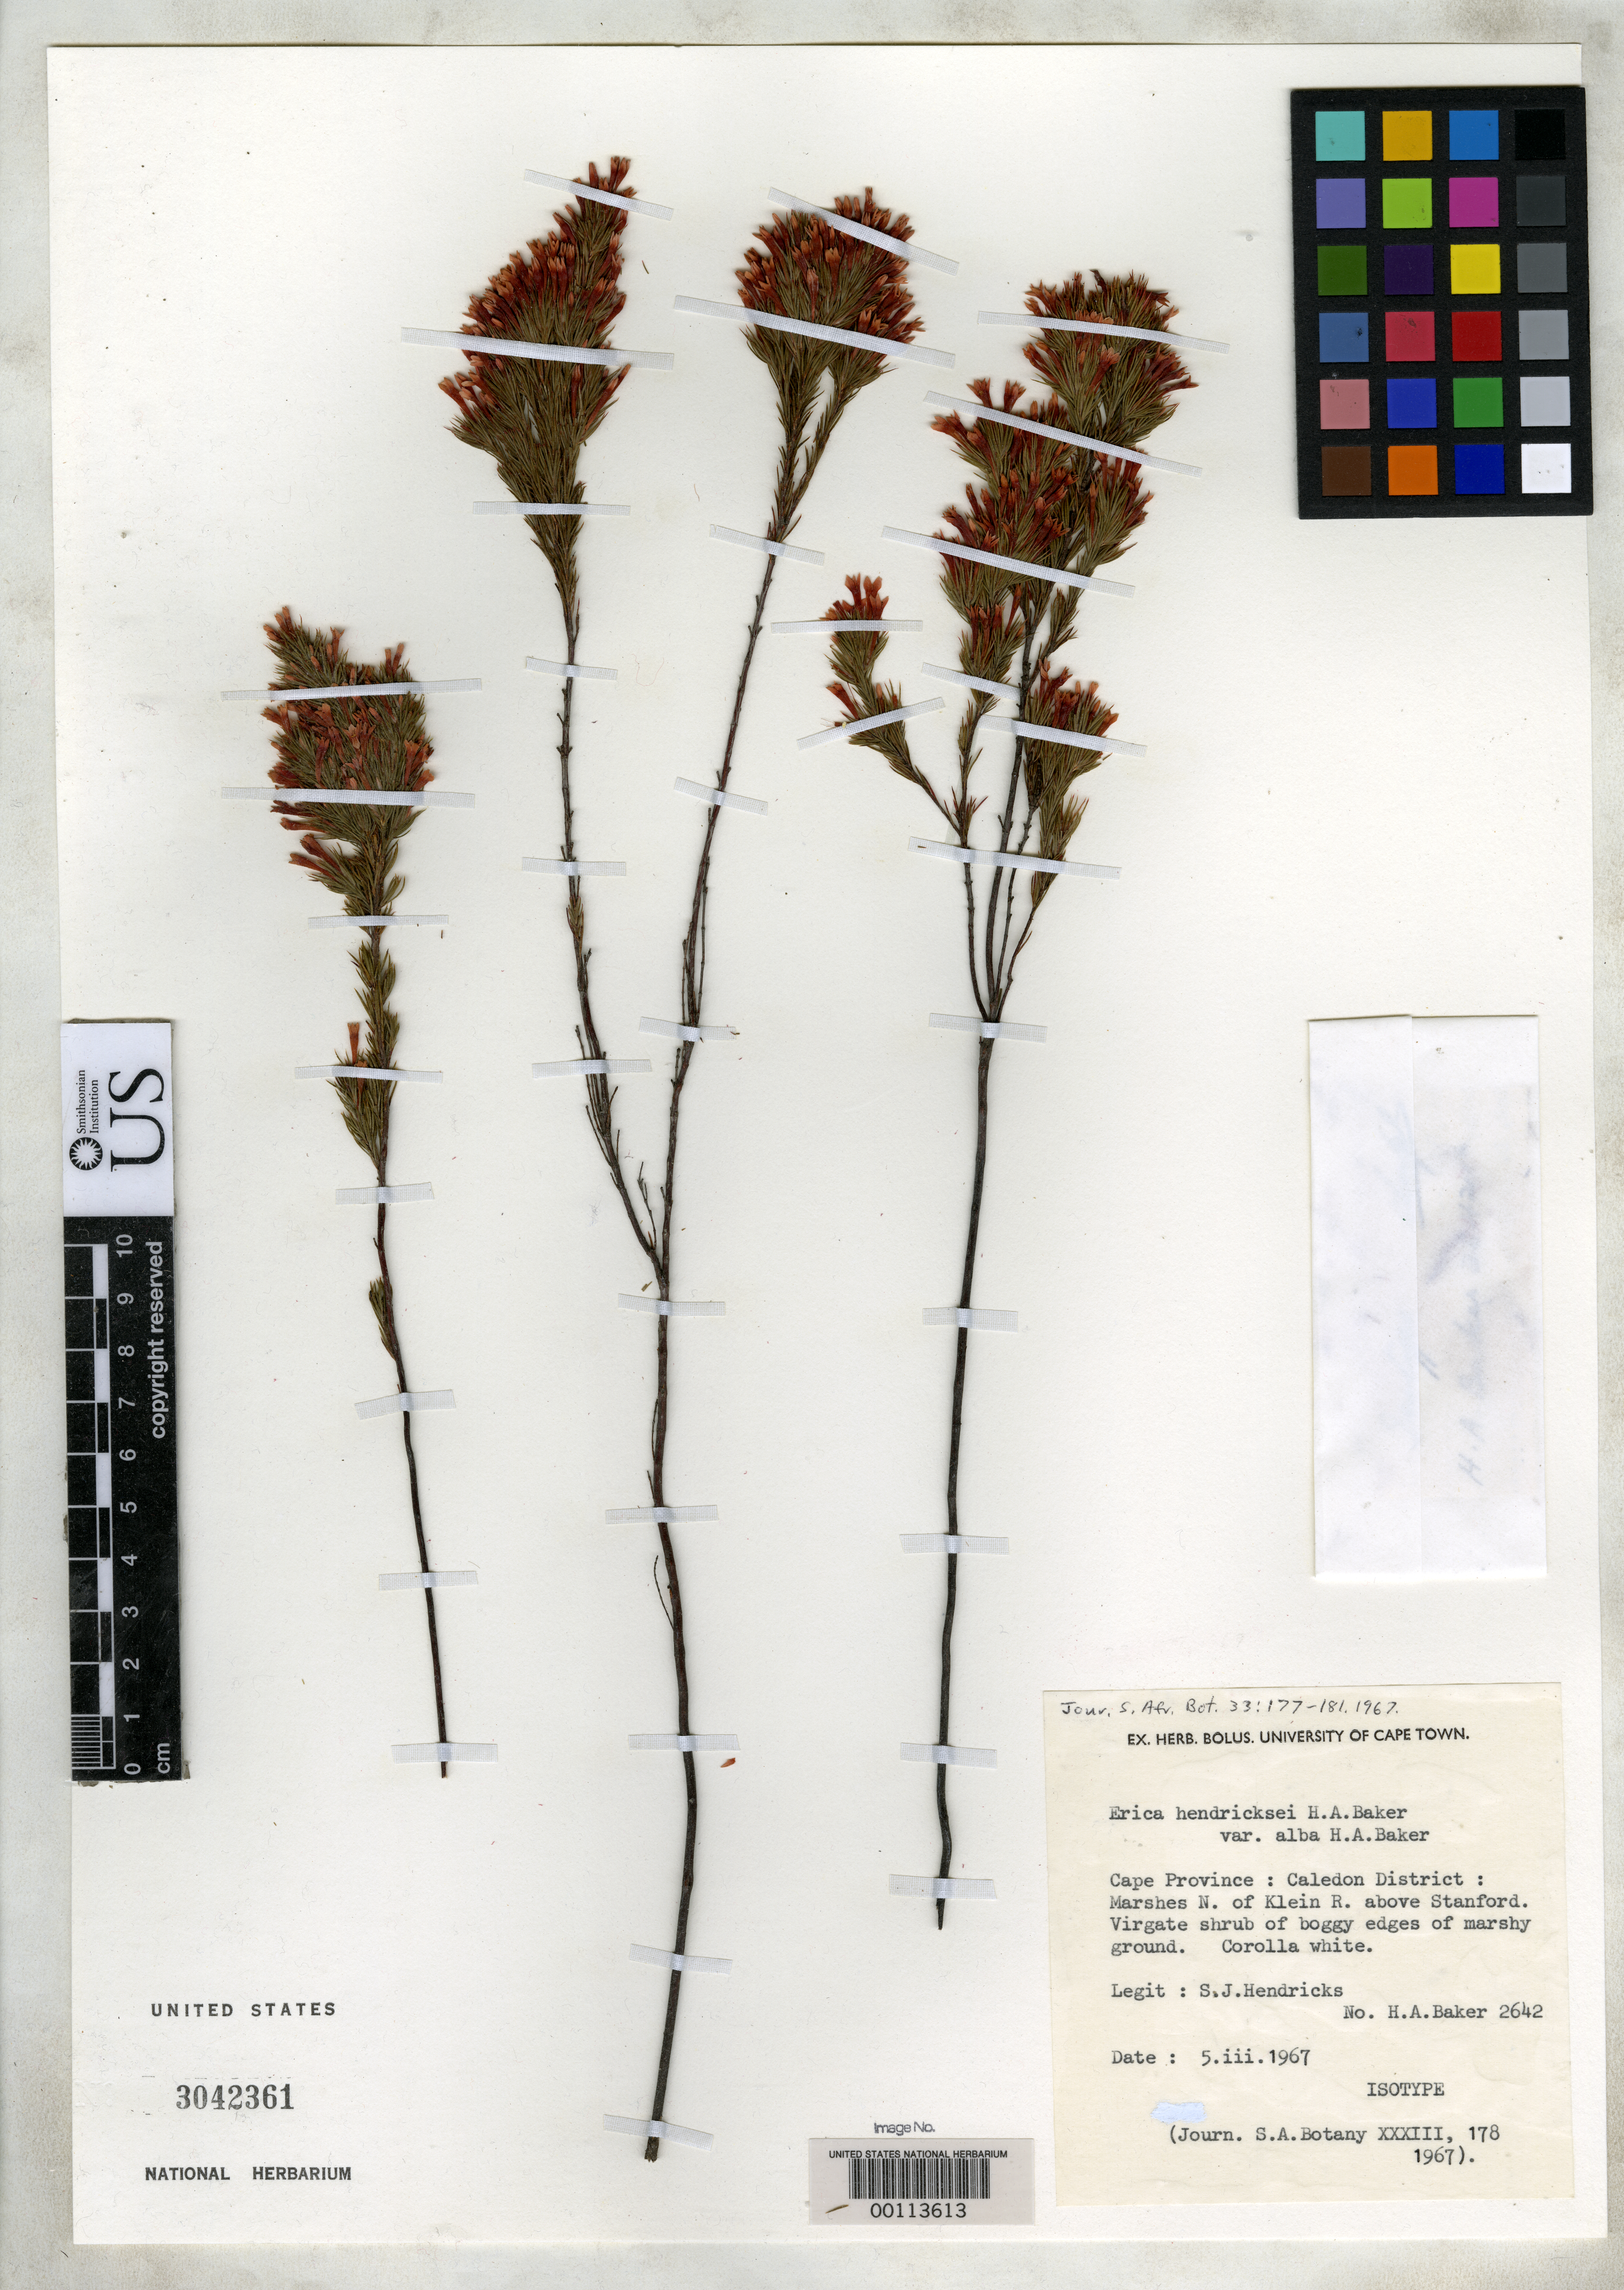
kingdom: Plantae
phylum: Tracheophyta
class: Magnoliopsida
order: Ericales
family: Ericaceae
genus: Erica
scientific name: Erica hendricksei var. alba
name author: H.A. Baker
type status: Isotype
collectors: S. Hendricks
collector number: H.A. Baker 2642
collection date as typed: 05 Mar 1967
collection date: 1967-03-05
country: South Africa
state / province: Western Cape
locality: Marshes N of Klein River, above Stanford.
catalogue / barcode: US 3042361